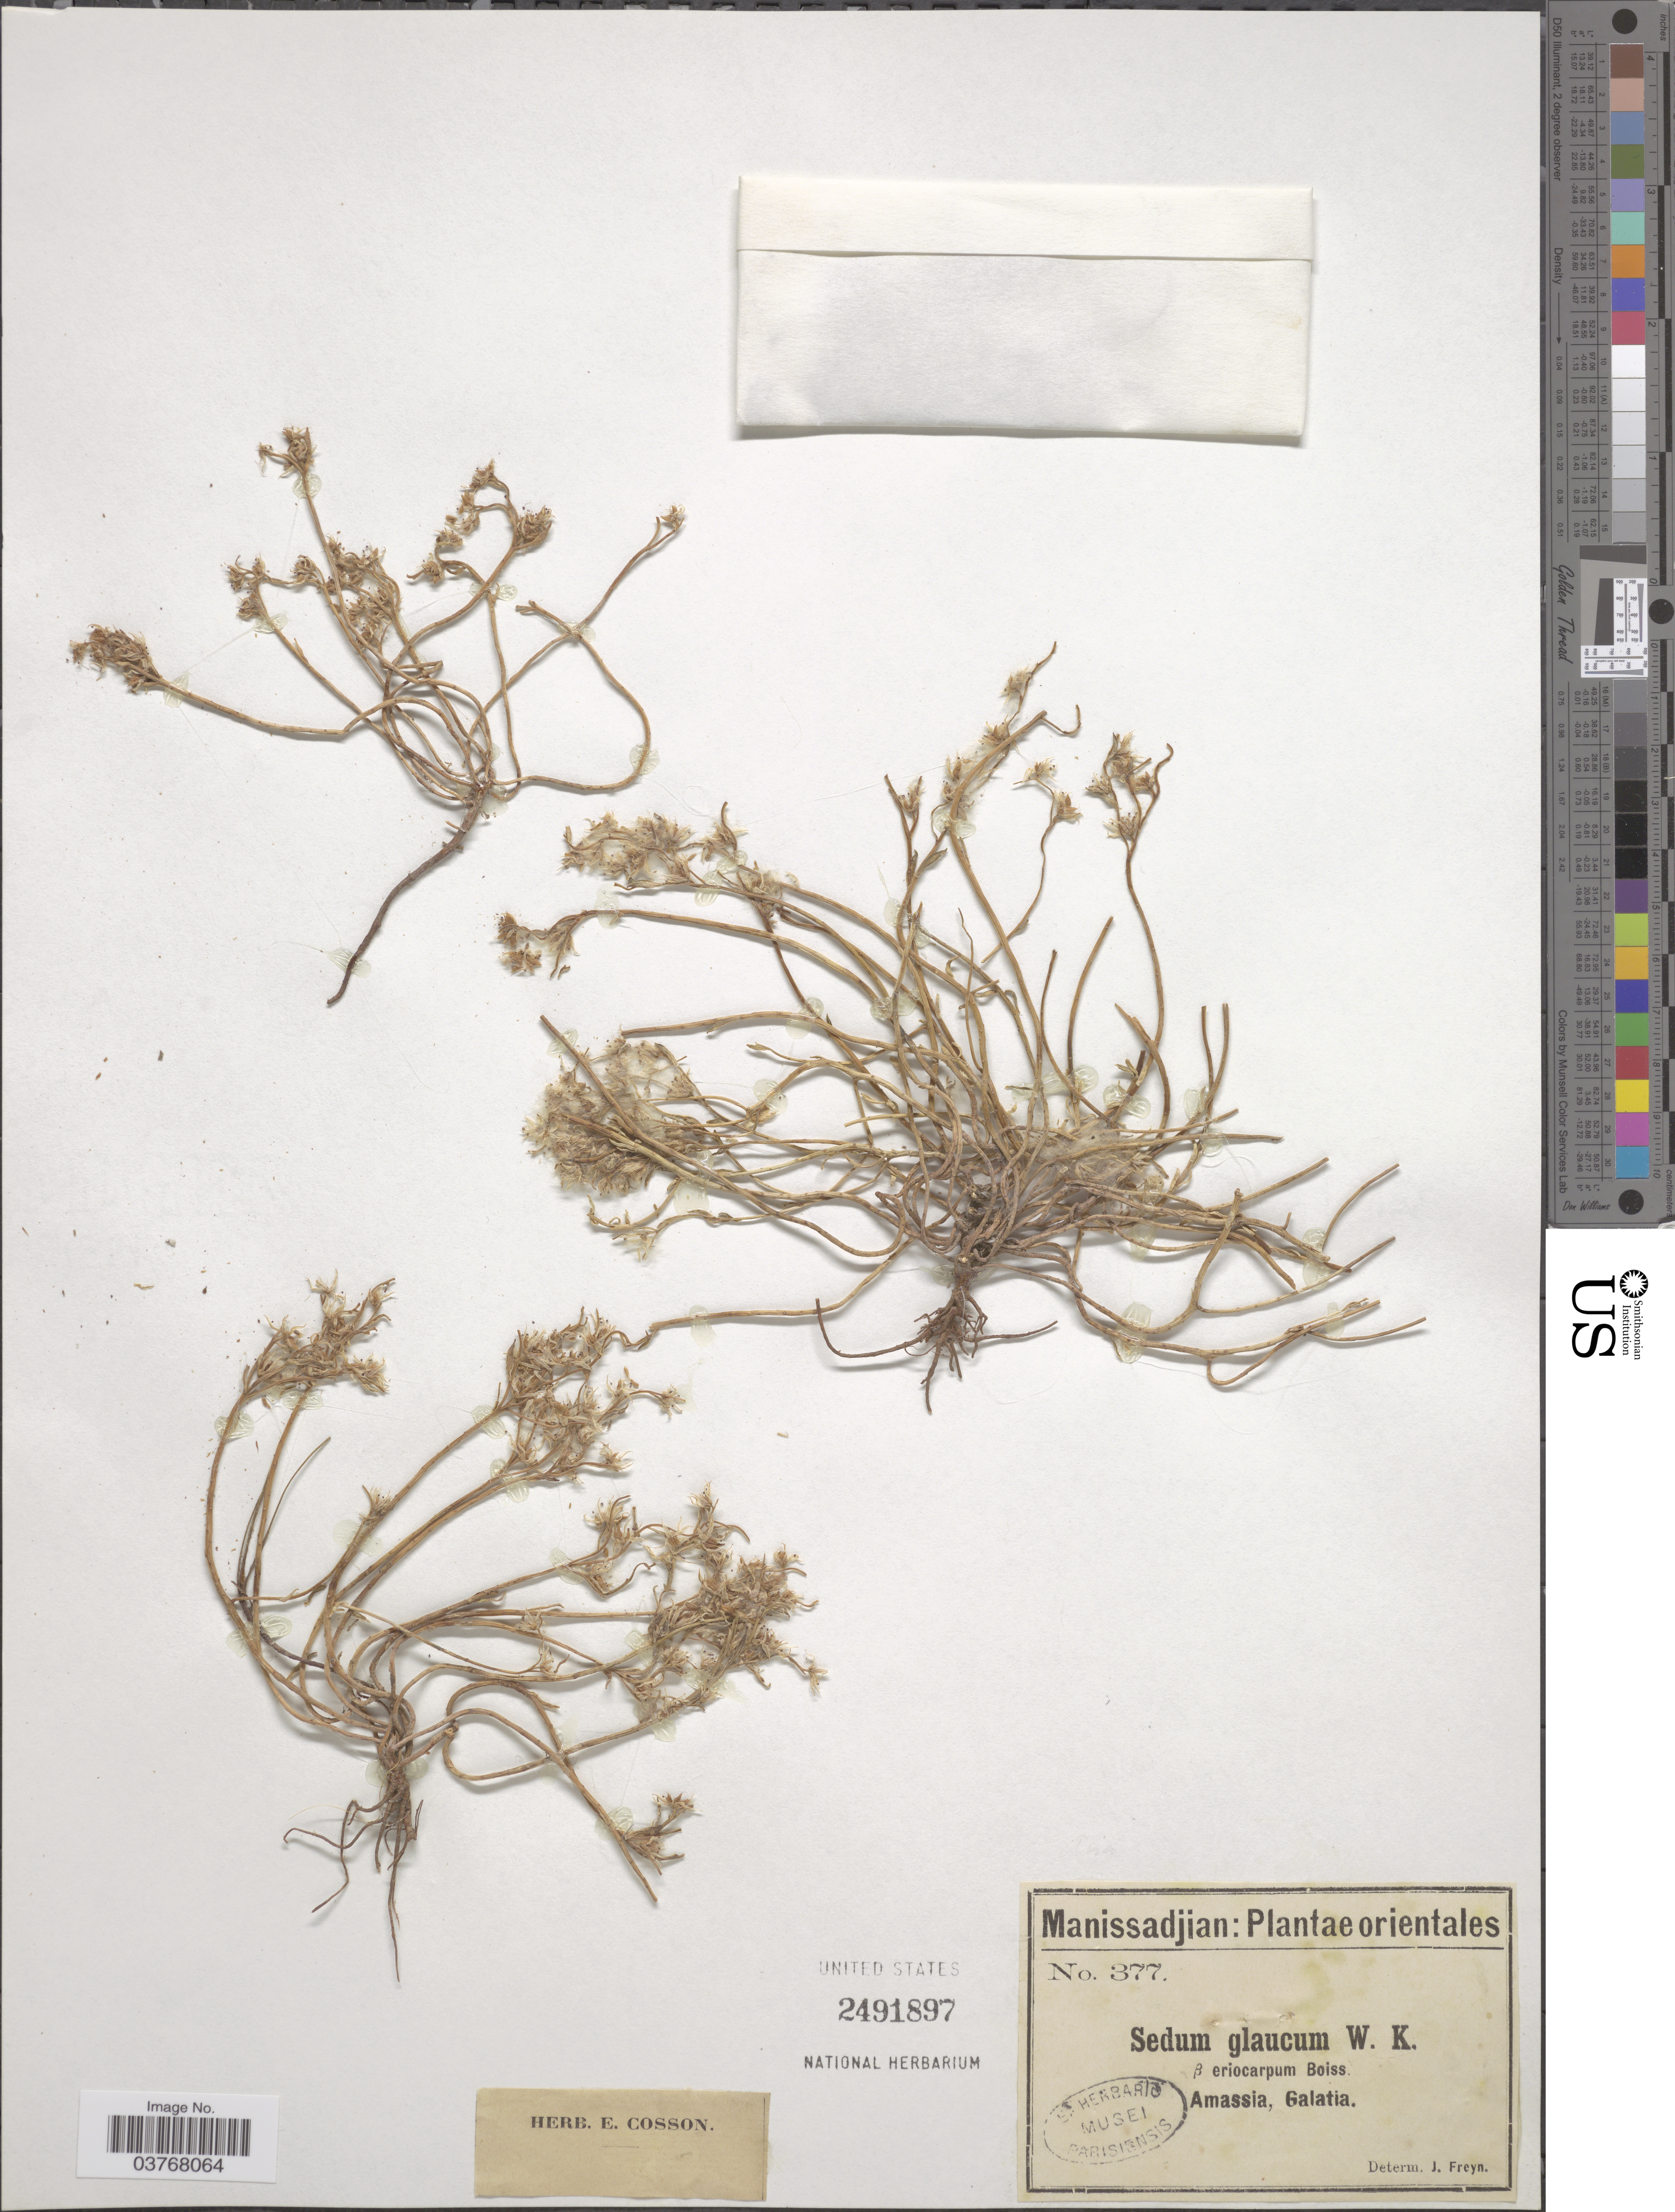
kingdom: Plantae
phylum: Tracheophyta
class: Magnoliopsida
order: Saxifragales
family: Crassulaceae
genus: Sedum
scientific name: Sedum glaucum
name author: Waldst. & Kit.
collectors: -. Manissadjian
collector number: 377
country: Turkey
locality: Orientales. Amassia, Galatia.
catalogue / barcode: US 2491897